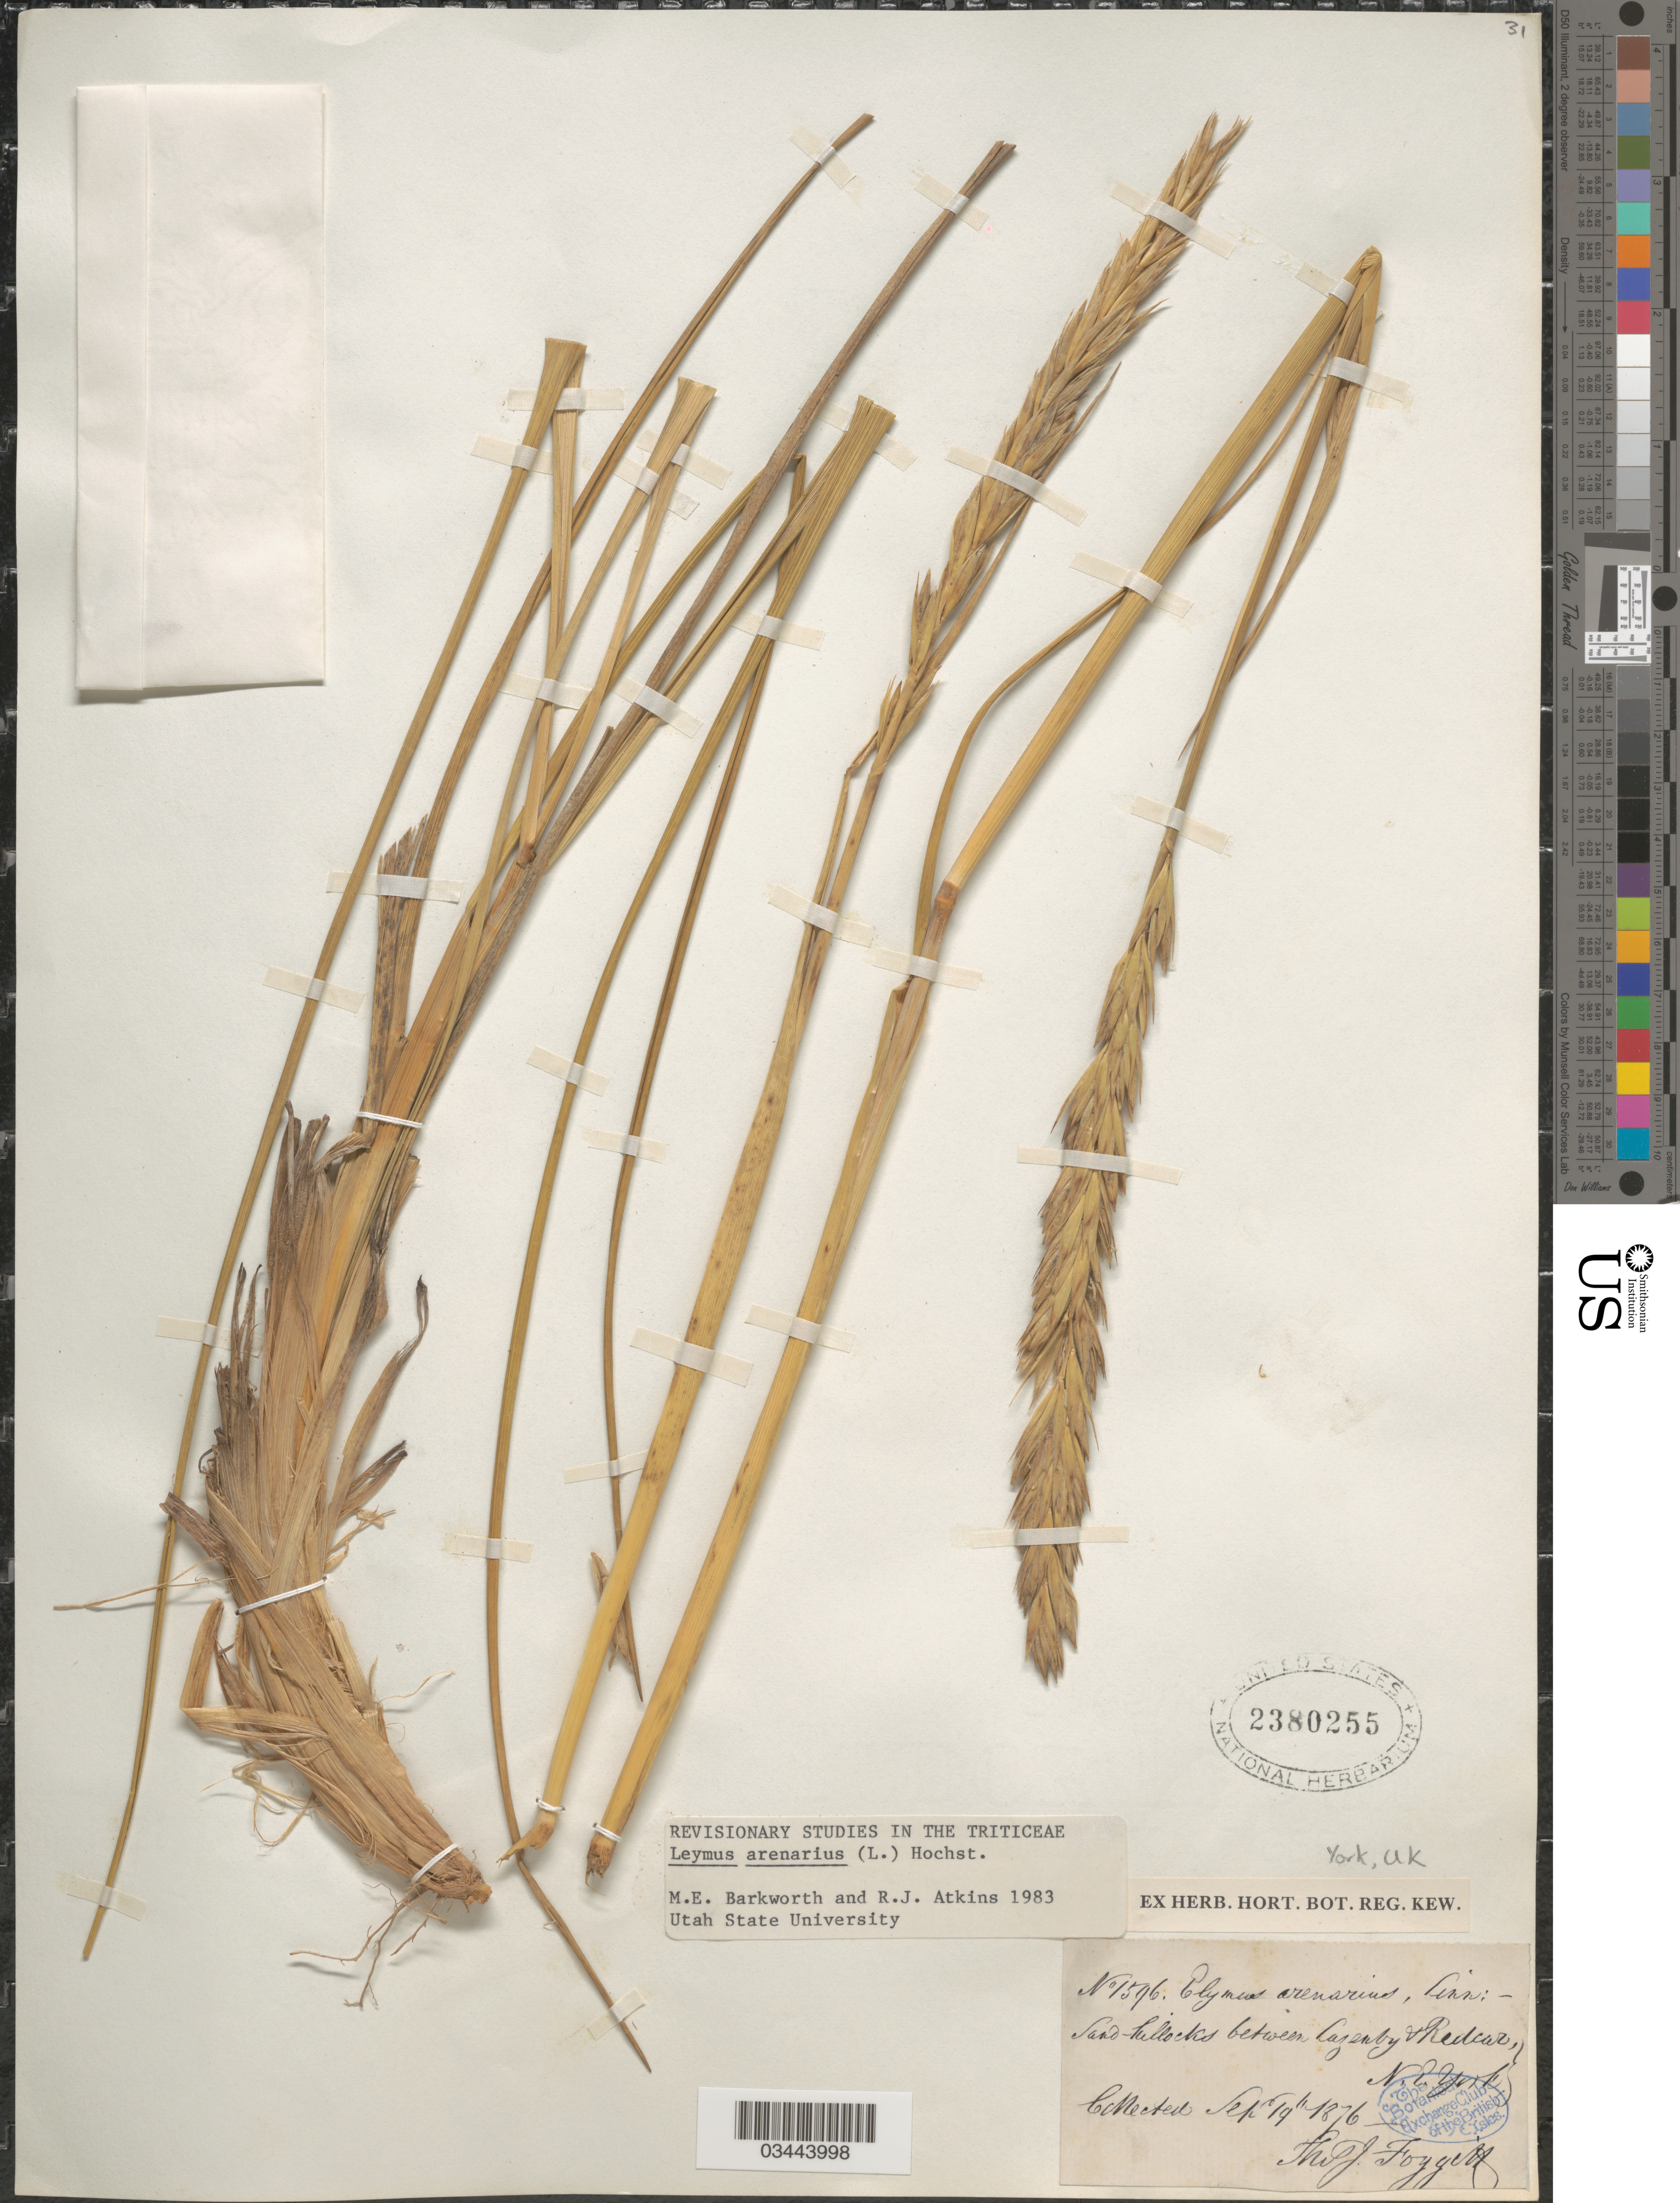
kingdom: Plantae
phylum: Tracheophyta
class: Liliopsida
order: Poales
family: Poaceae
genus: Leymus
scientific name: Leymus arenarius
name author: (L.) Hochst.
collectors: T. Foggett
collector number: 1596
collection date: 1876-09-19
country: United Kingdom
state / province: England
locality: Sand-hillocks between Lazenby & Redcar, N. E. York. York, UK.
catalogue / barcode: US 2380255